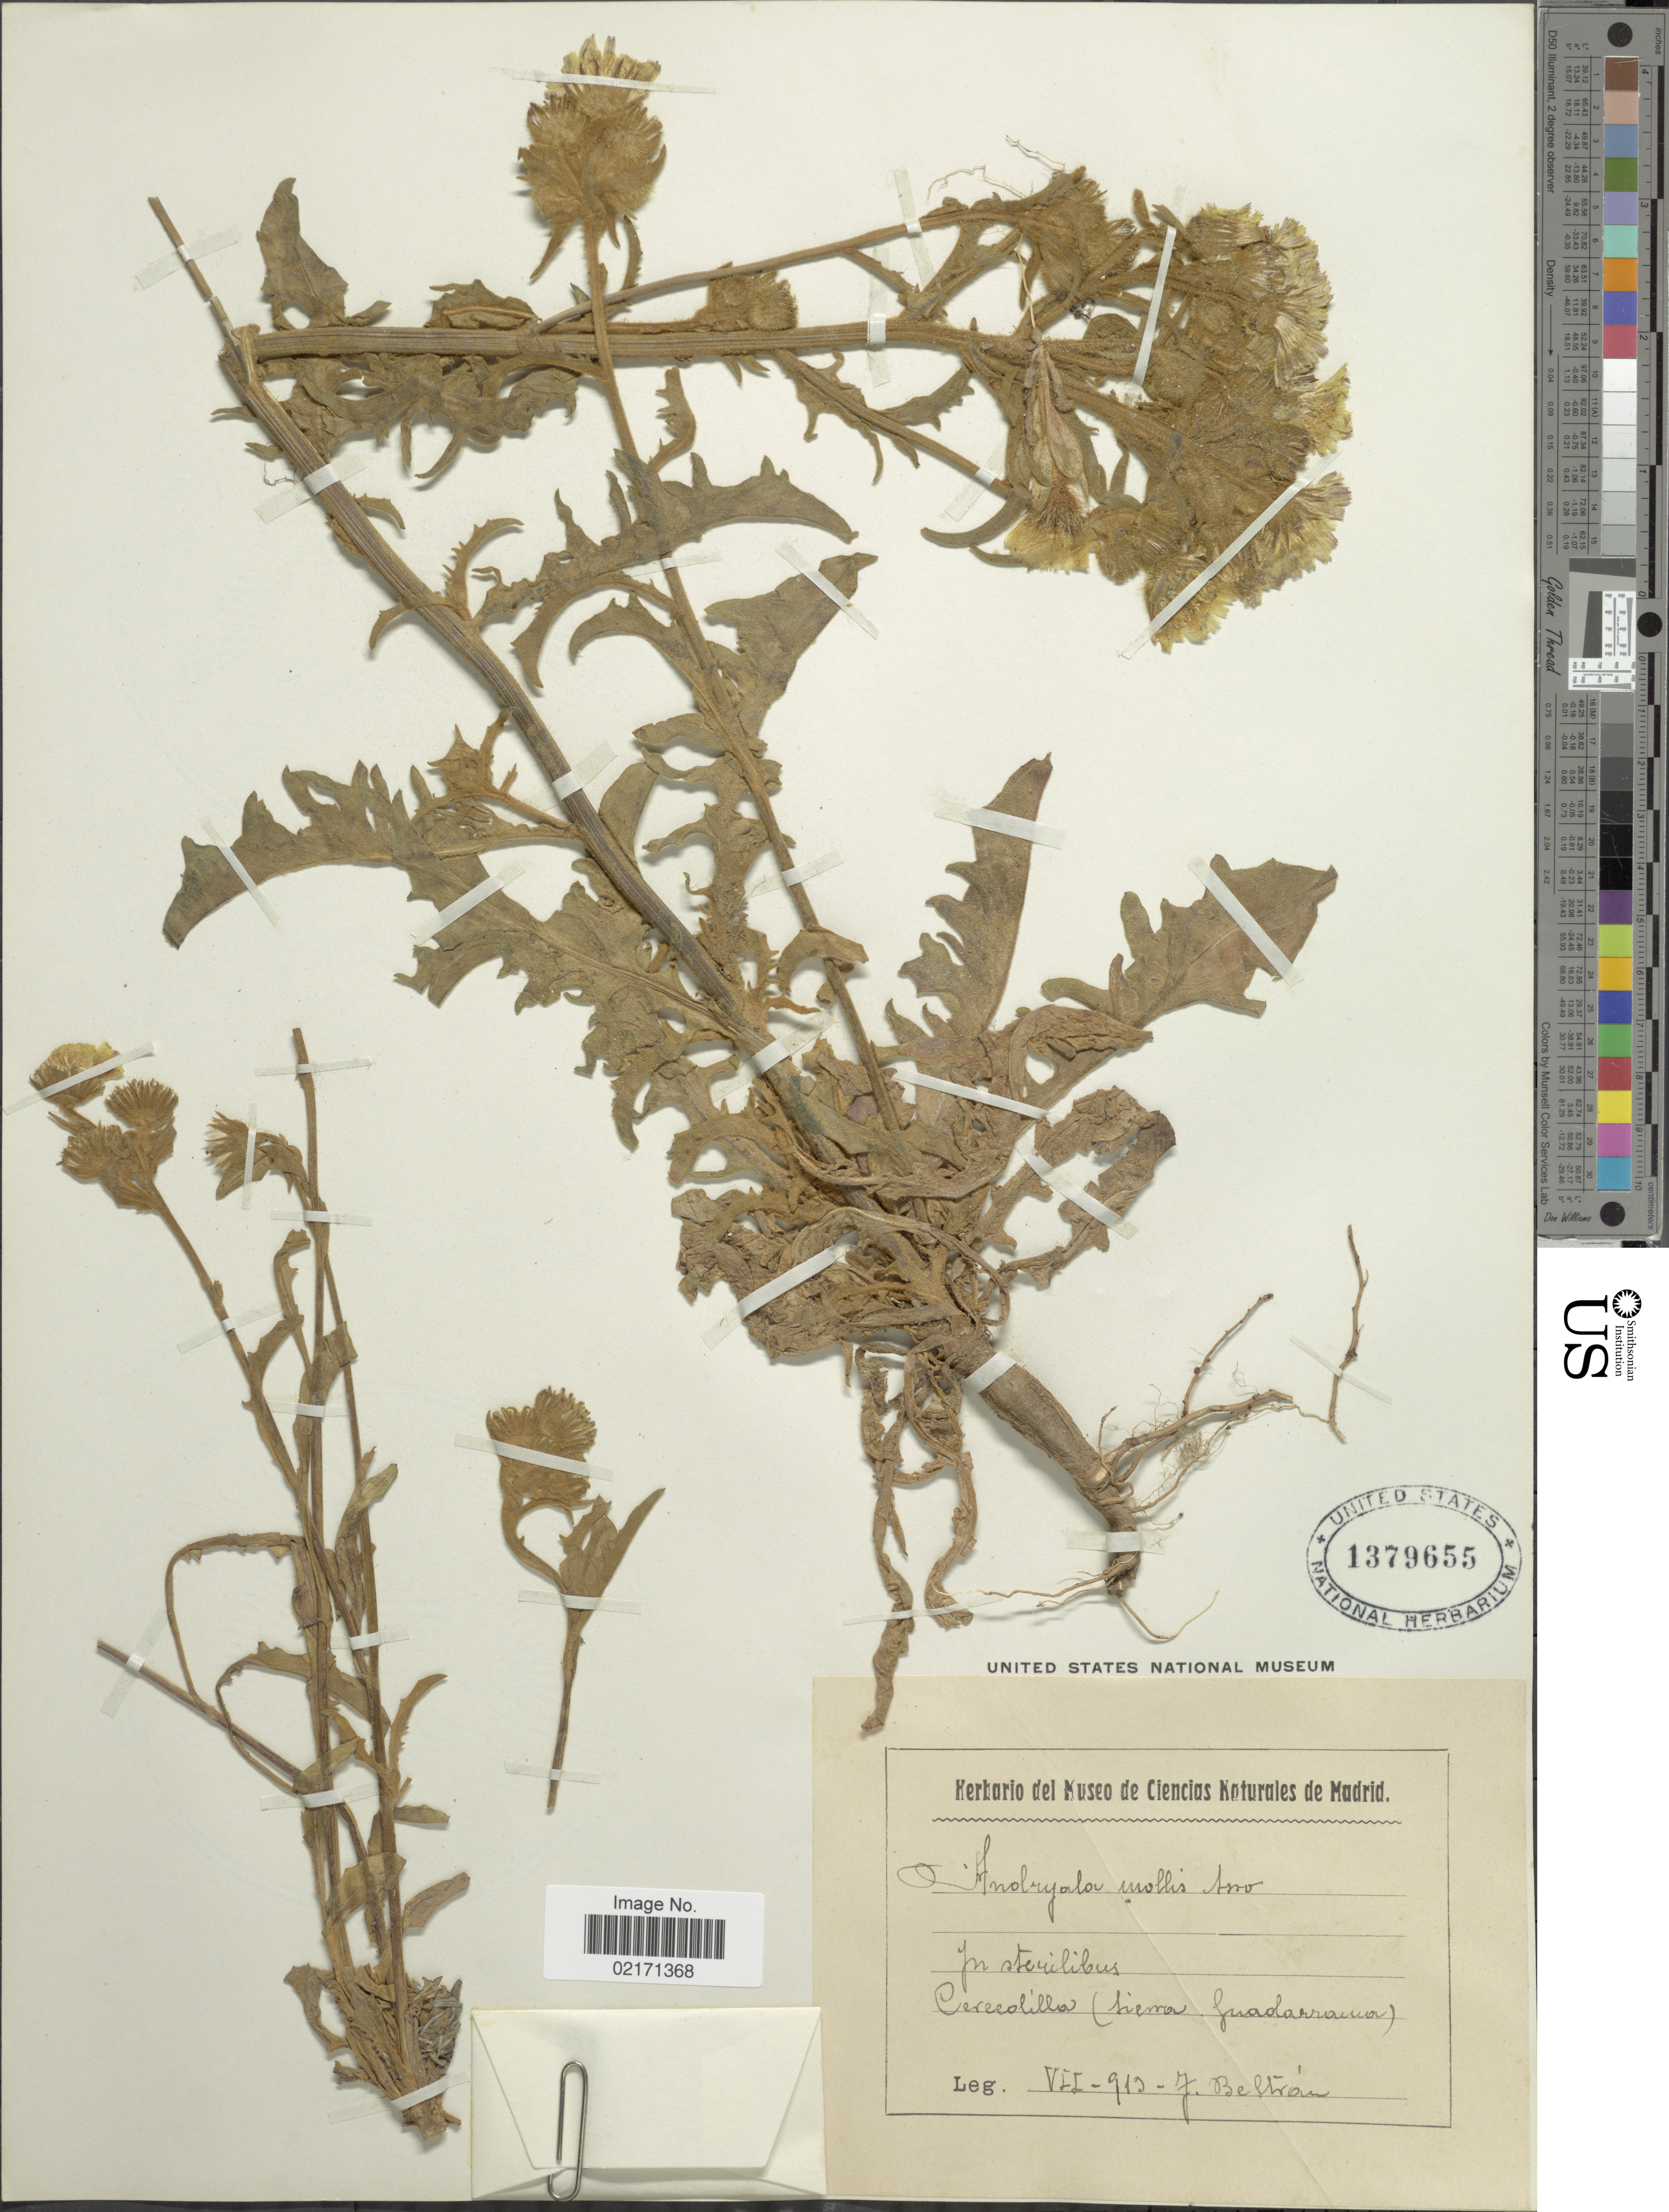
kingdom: Plantae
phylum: Tracheophyta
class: Magnoliopsida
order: Asterales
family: Asteraceae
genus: Andryala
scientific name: Andryala integrifolia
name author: L.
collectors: Z. Beltran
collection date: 1919-07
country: Spain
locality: Caracolillo (Sierra Guadarrama)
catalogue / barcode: US 1379655